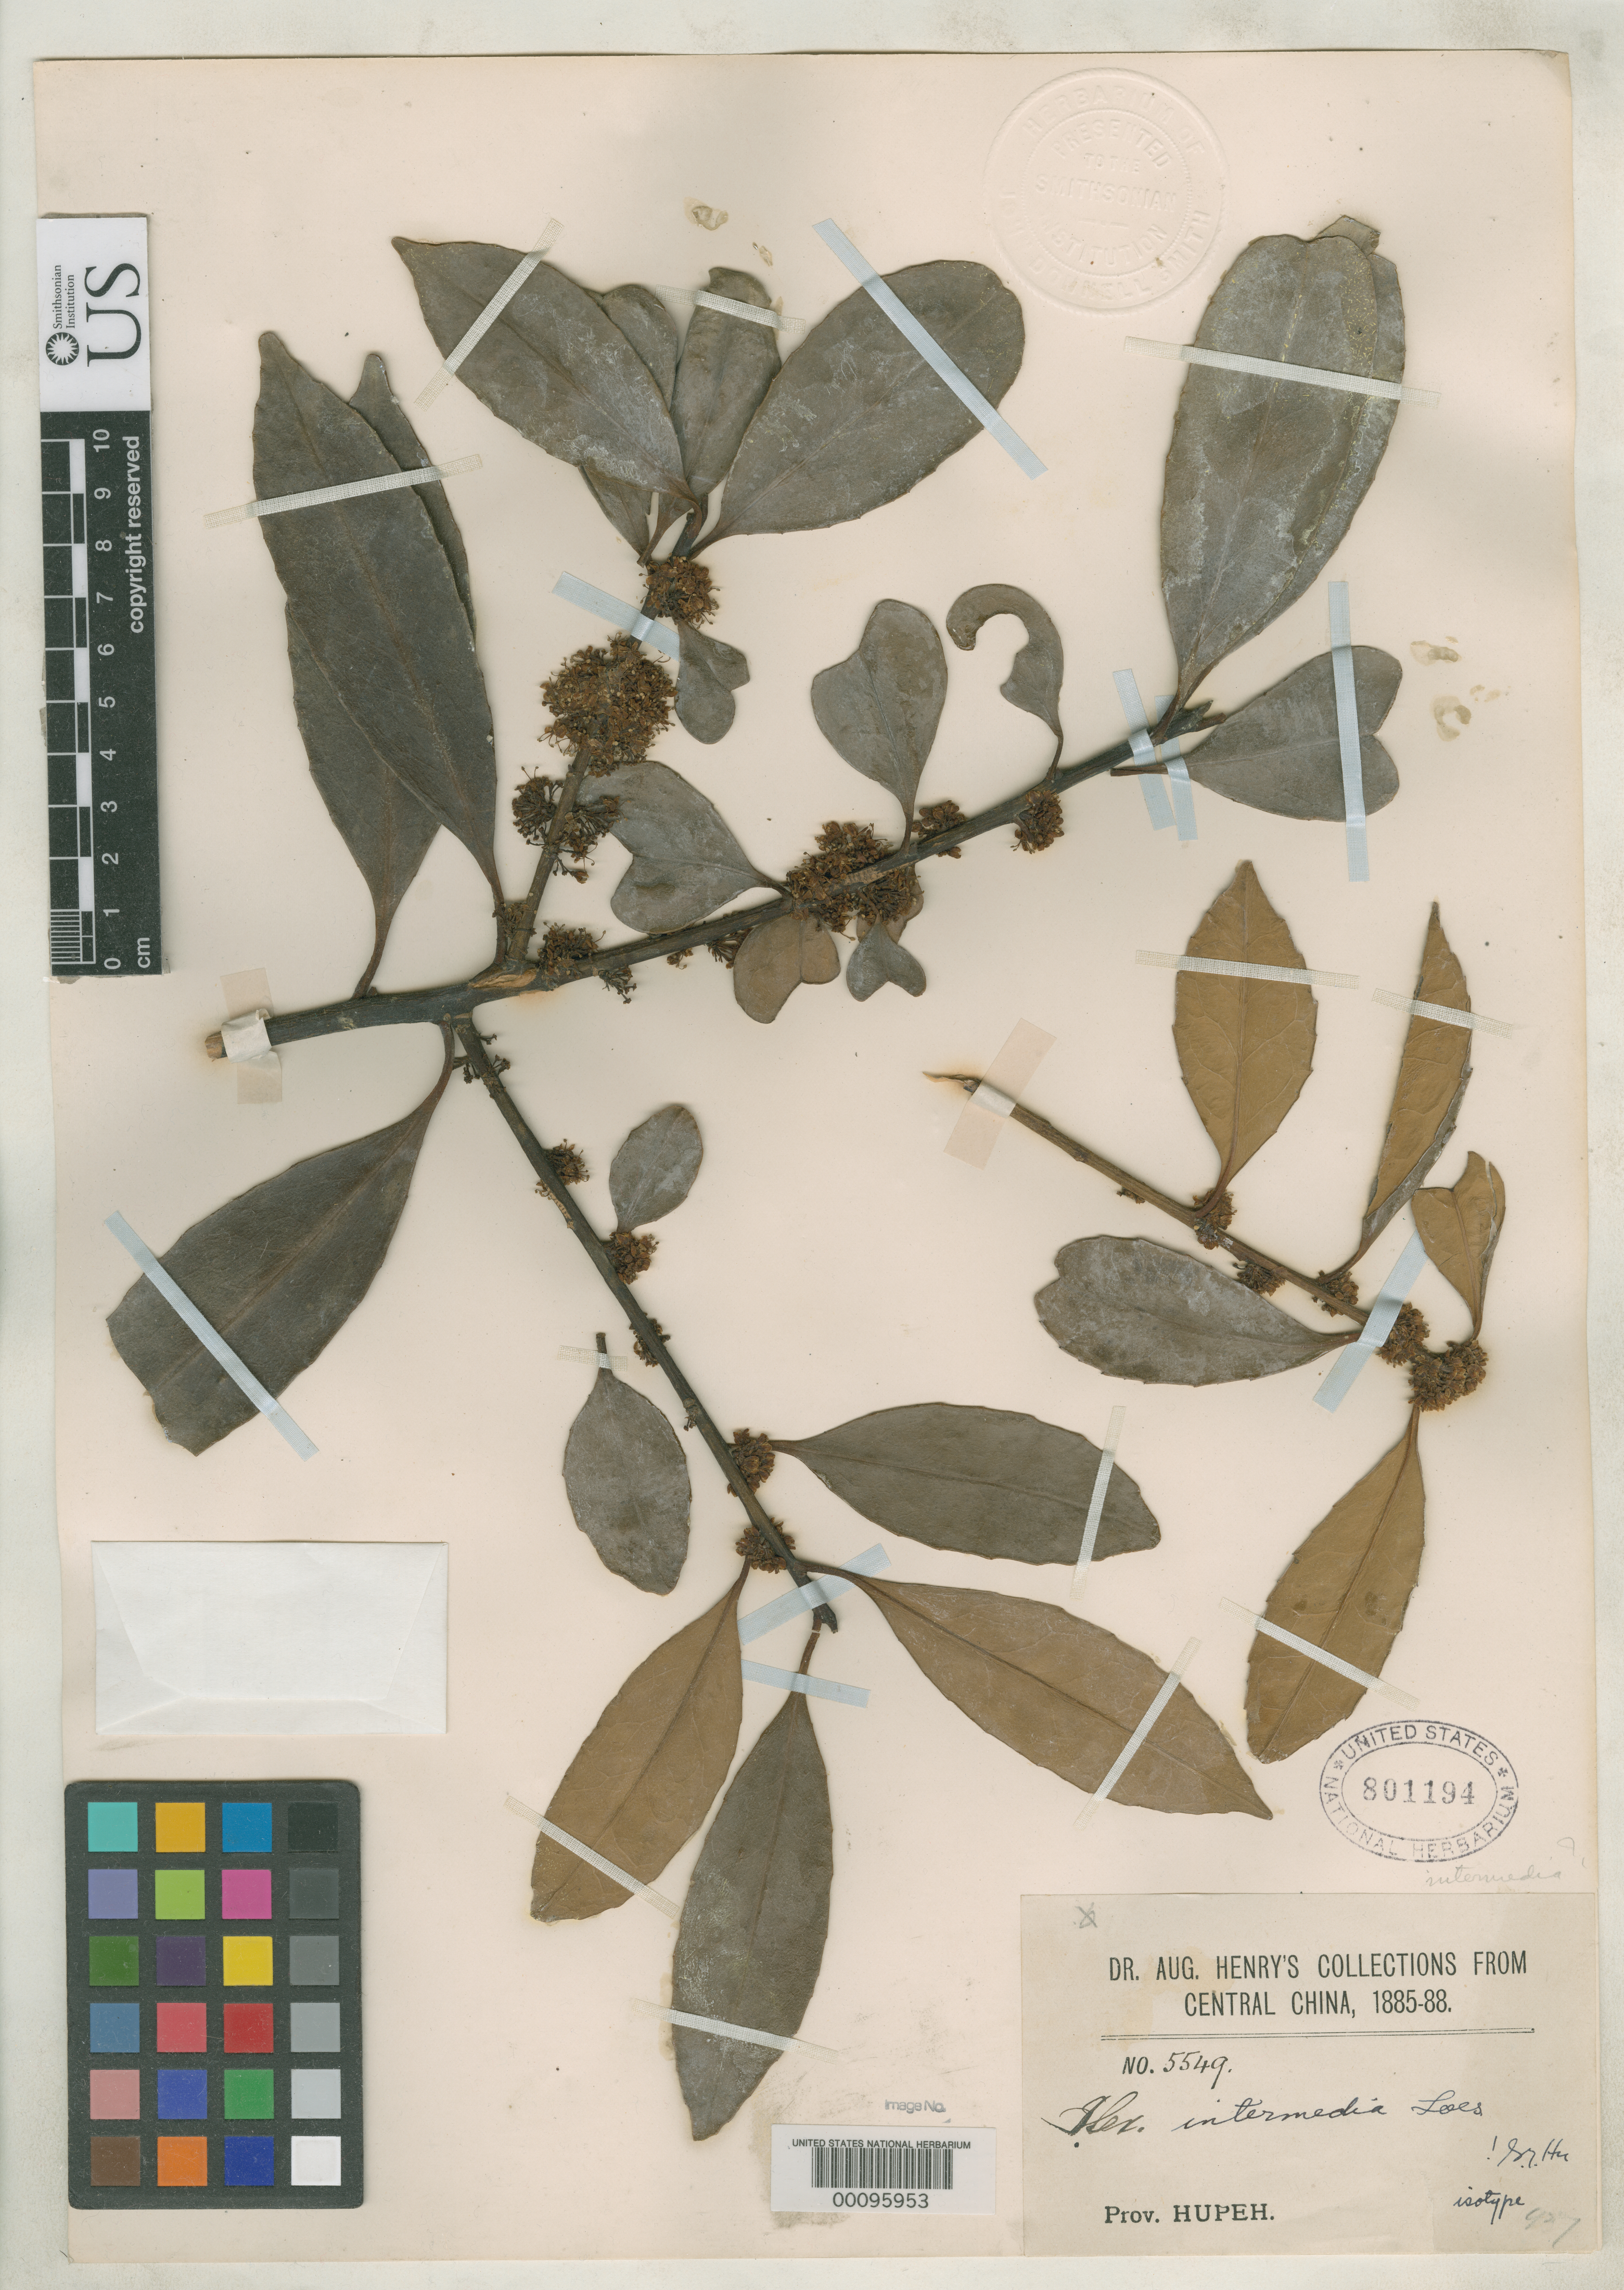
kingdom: Plantae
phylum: Tracheophyta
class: Magnoliopsida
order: Aquifoliales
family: Aquifoliaceae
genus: Ilex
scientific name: Ilex intermedia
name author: Loes.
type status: Isotype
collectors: A. Henry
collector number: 5549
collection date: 1885/1888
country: China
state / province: Hubei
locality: Central China. Prov. Hupeh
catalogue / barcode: US 801194